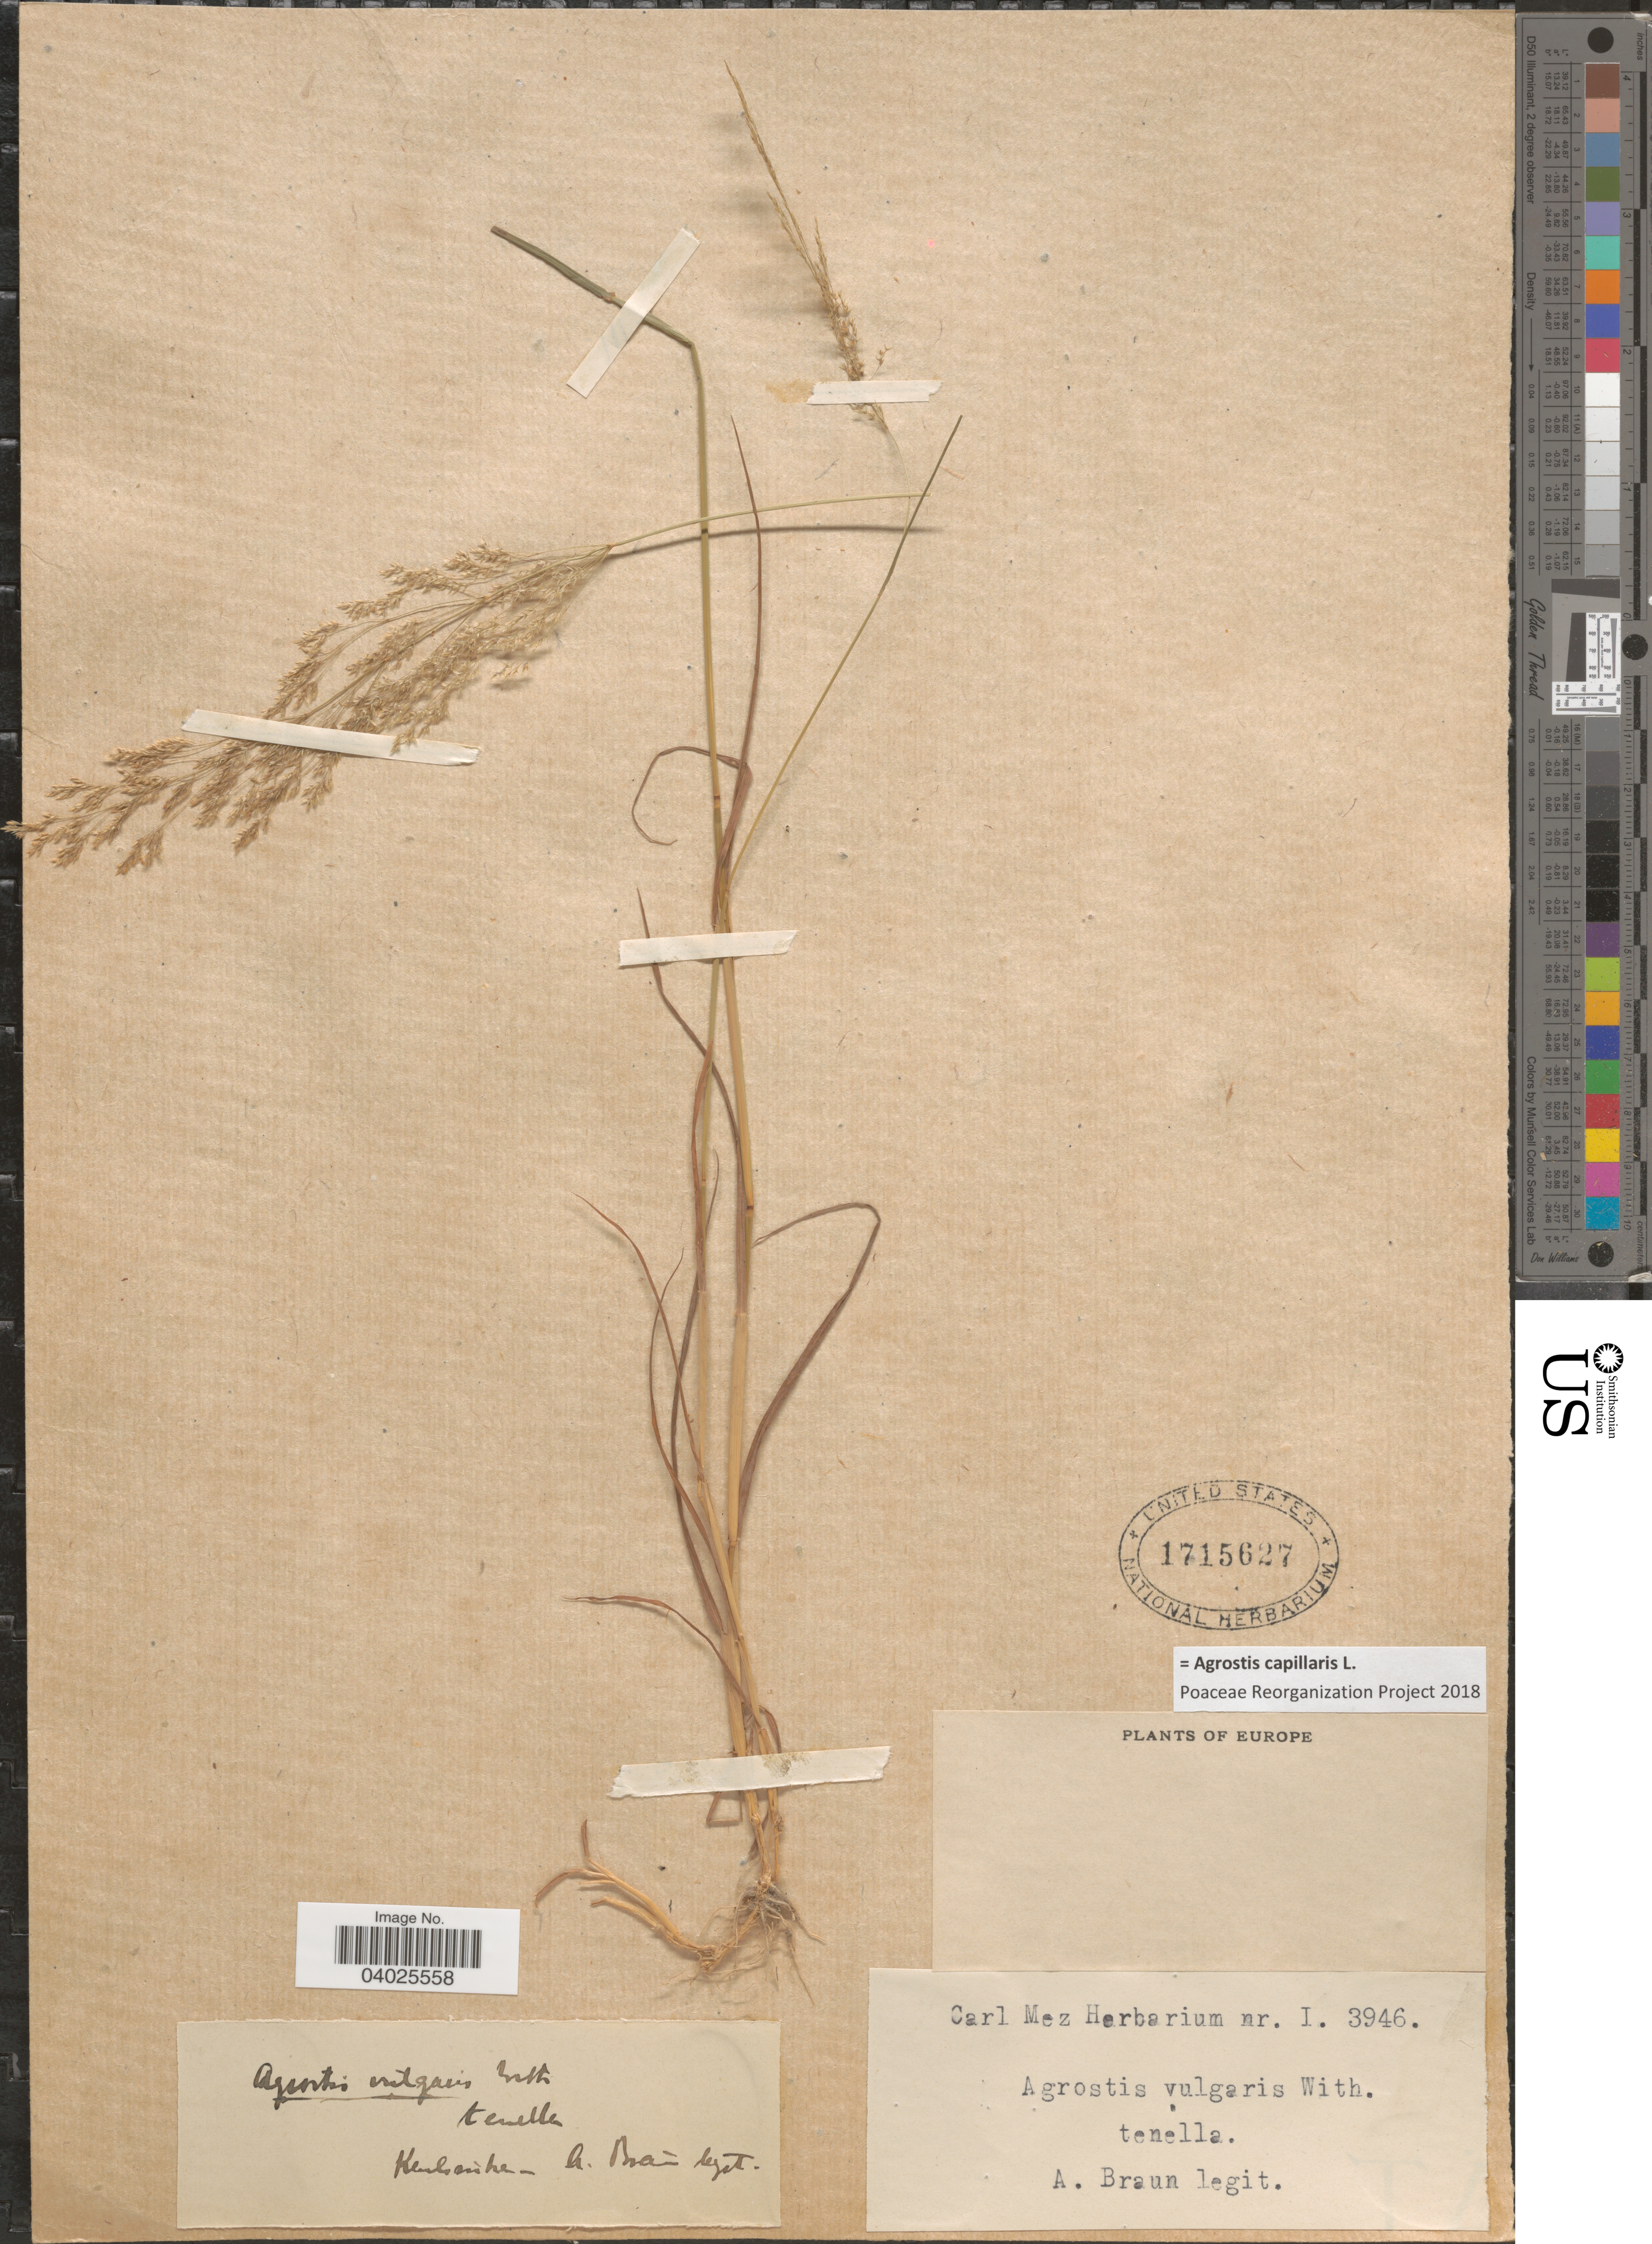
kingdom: Plantae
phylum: Tracheophyta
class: Liliopsida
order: Poales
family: Poaceae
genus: Agrostis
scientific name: Agrostis capillaris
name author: L.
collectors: A. Braun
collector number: I. 3946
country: Germany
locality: Karlsrühe.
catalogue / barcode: US 1715627